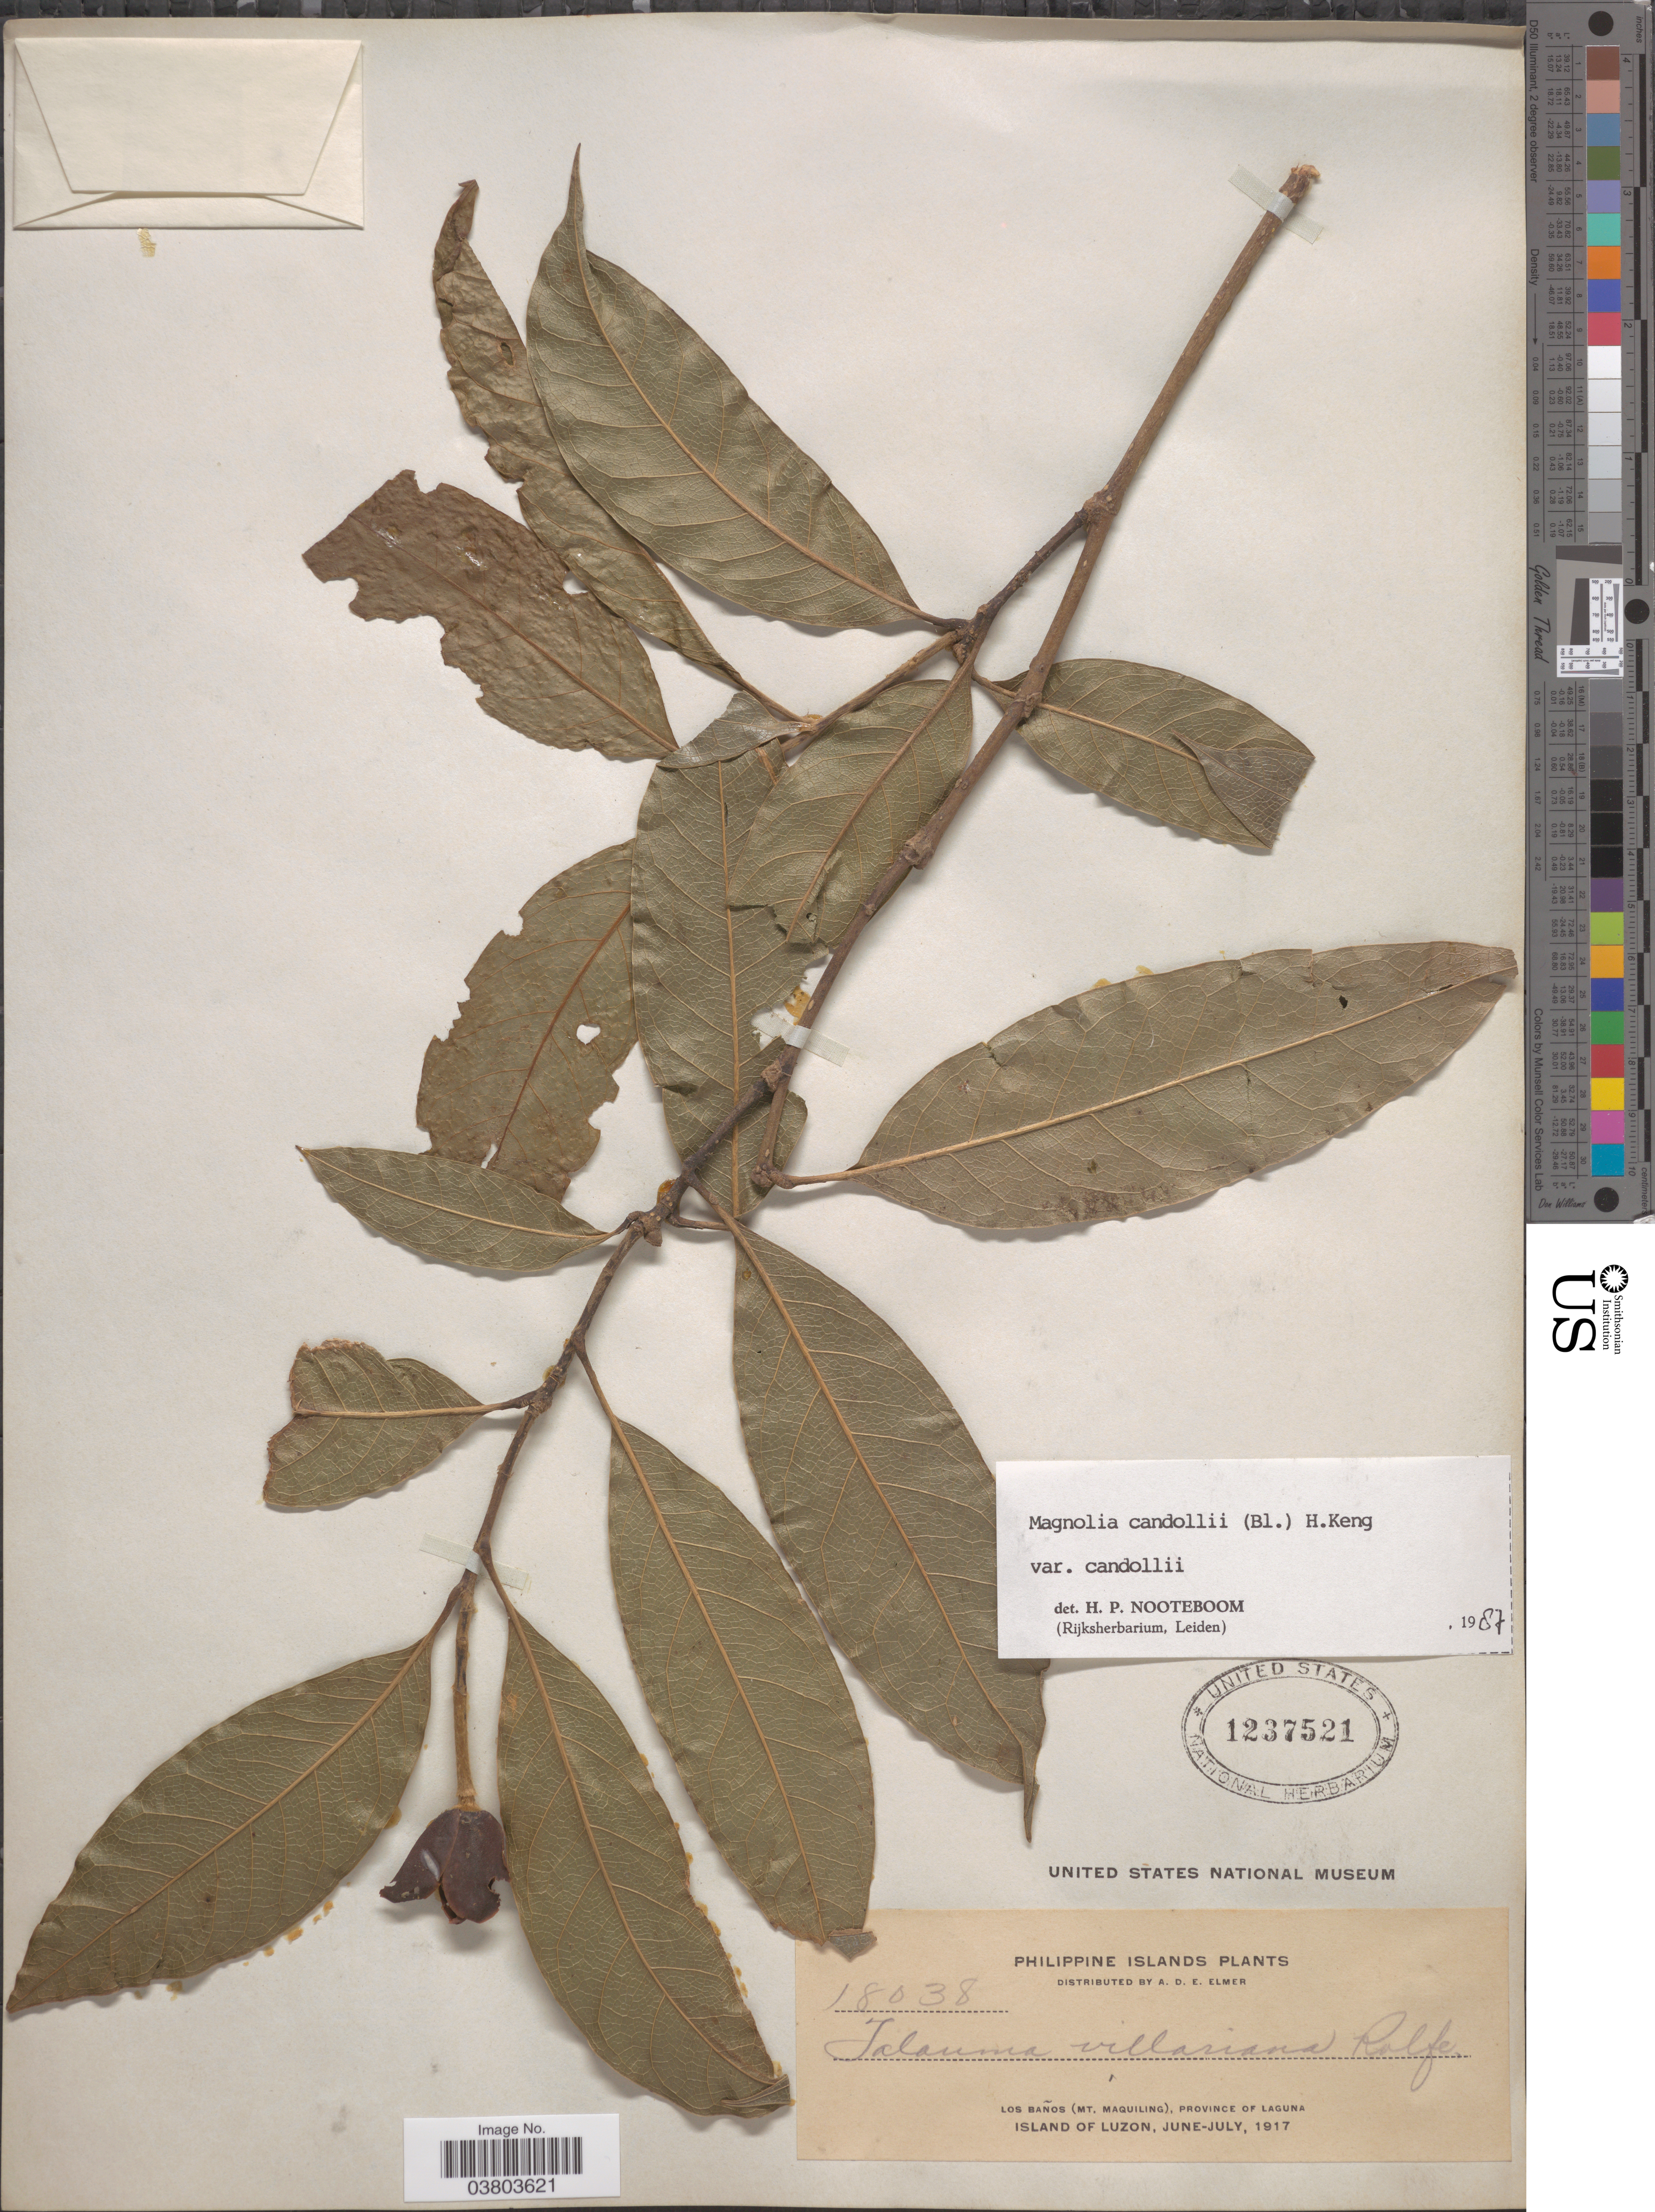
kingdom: Plantae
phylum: Tracheophyta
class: Magnoliopsida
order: Magnoliales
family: Magnoliaceae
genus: Magnolia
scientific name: Magnolia candollei var. candollei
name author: Link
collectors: A. D. E. Elmer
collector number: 18038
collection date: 1917-06/1917-07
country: Philippines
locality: Los Baños (Mt. Maquiling), Province of Laguna. Island of Luzon.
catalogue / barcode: US 1237521